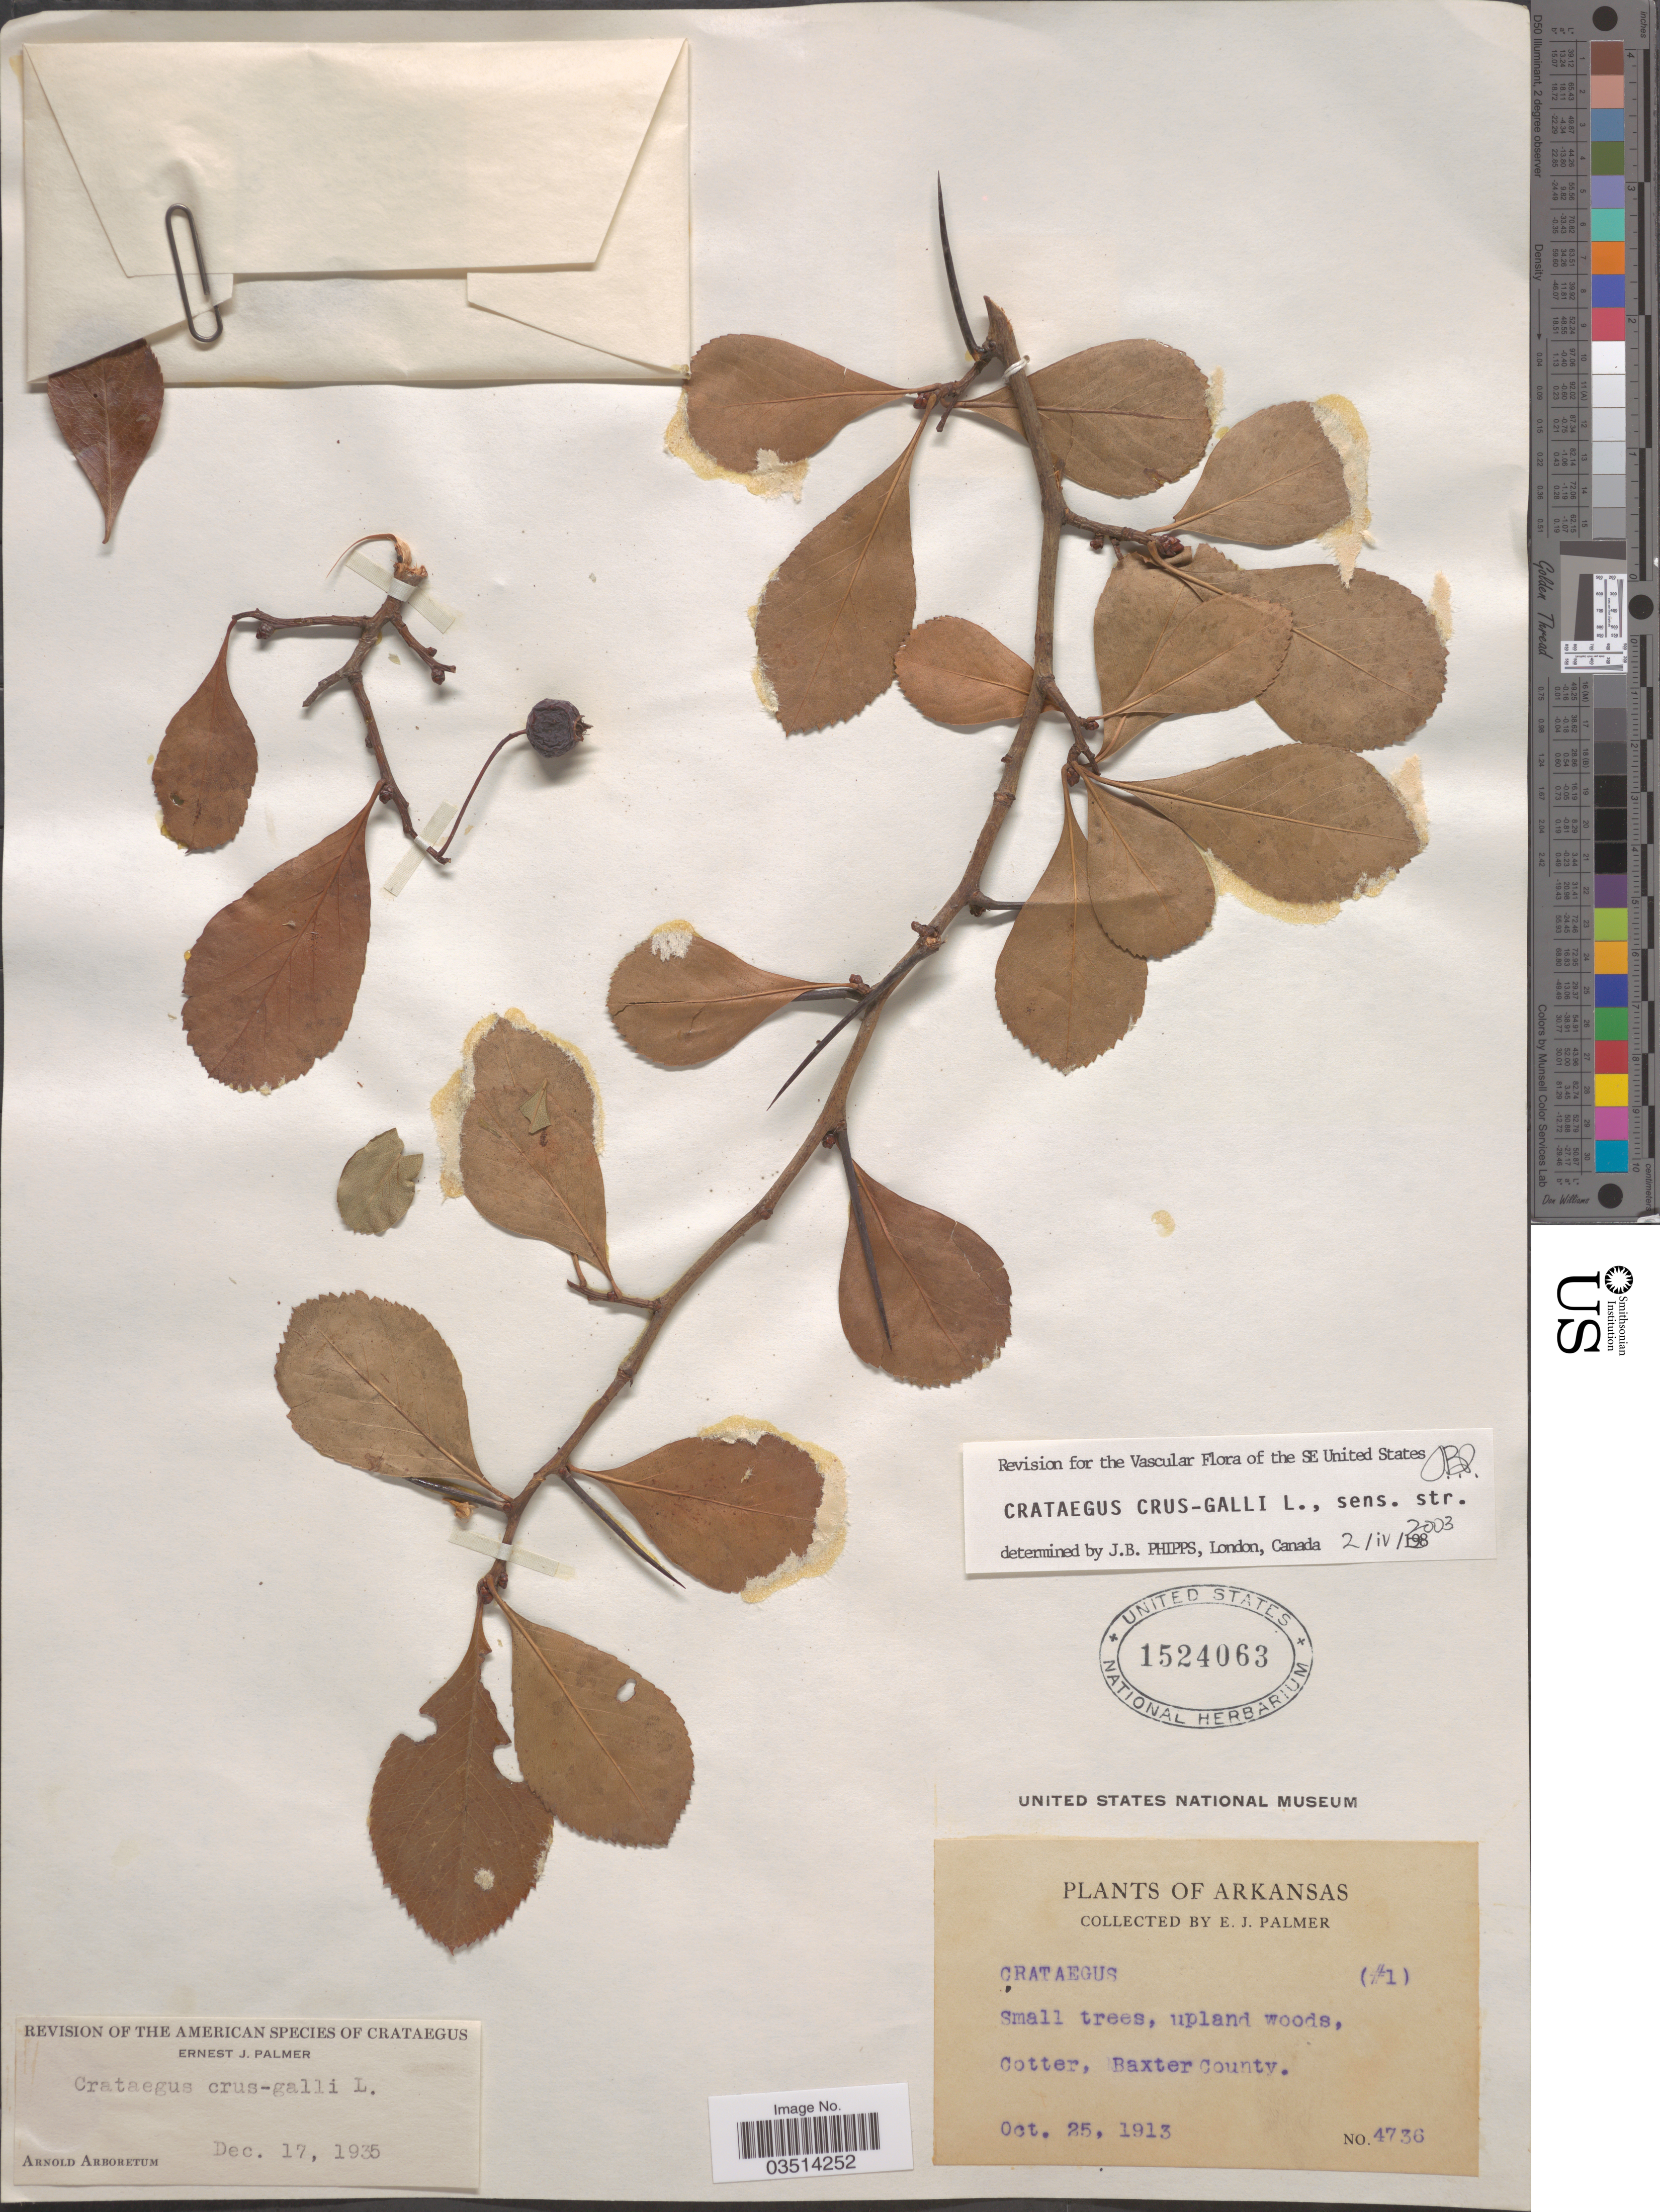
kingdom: Plantae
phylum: Tracheophyta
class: Magnoliopsida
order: Rosales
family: Rosaceae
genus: Crataegus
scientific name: Crataegus crus-galli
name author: L.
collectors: E. J. Palmer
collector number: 4736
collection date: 1913-10-25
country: United States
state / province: Arkansas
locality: Cotter, Baxter County.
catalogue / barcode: US 1524063